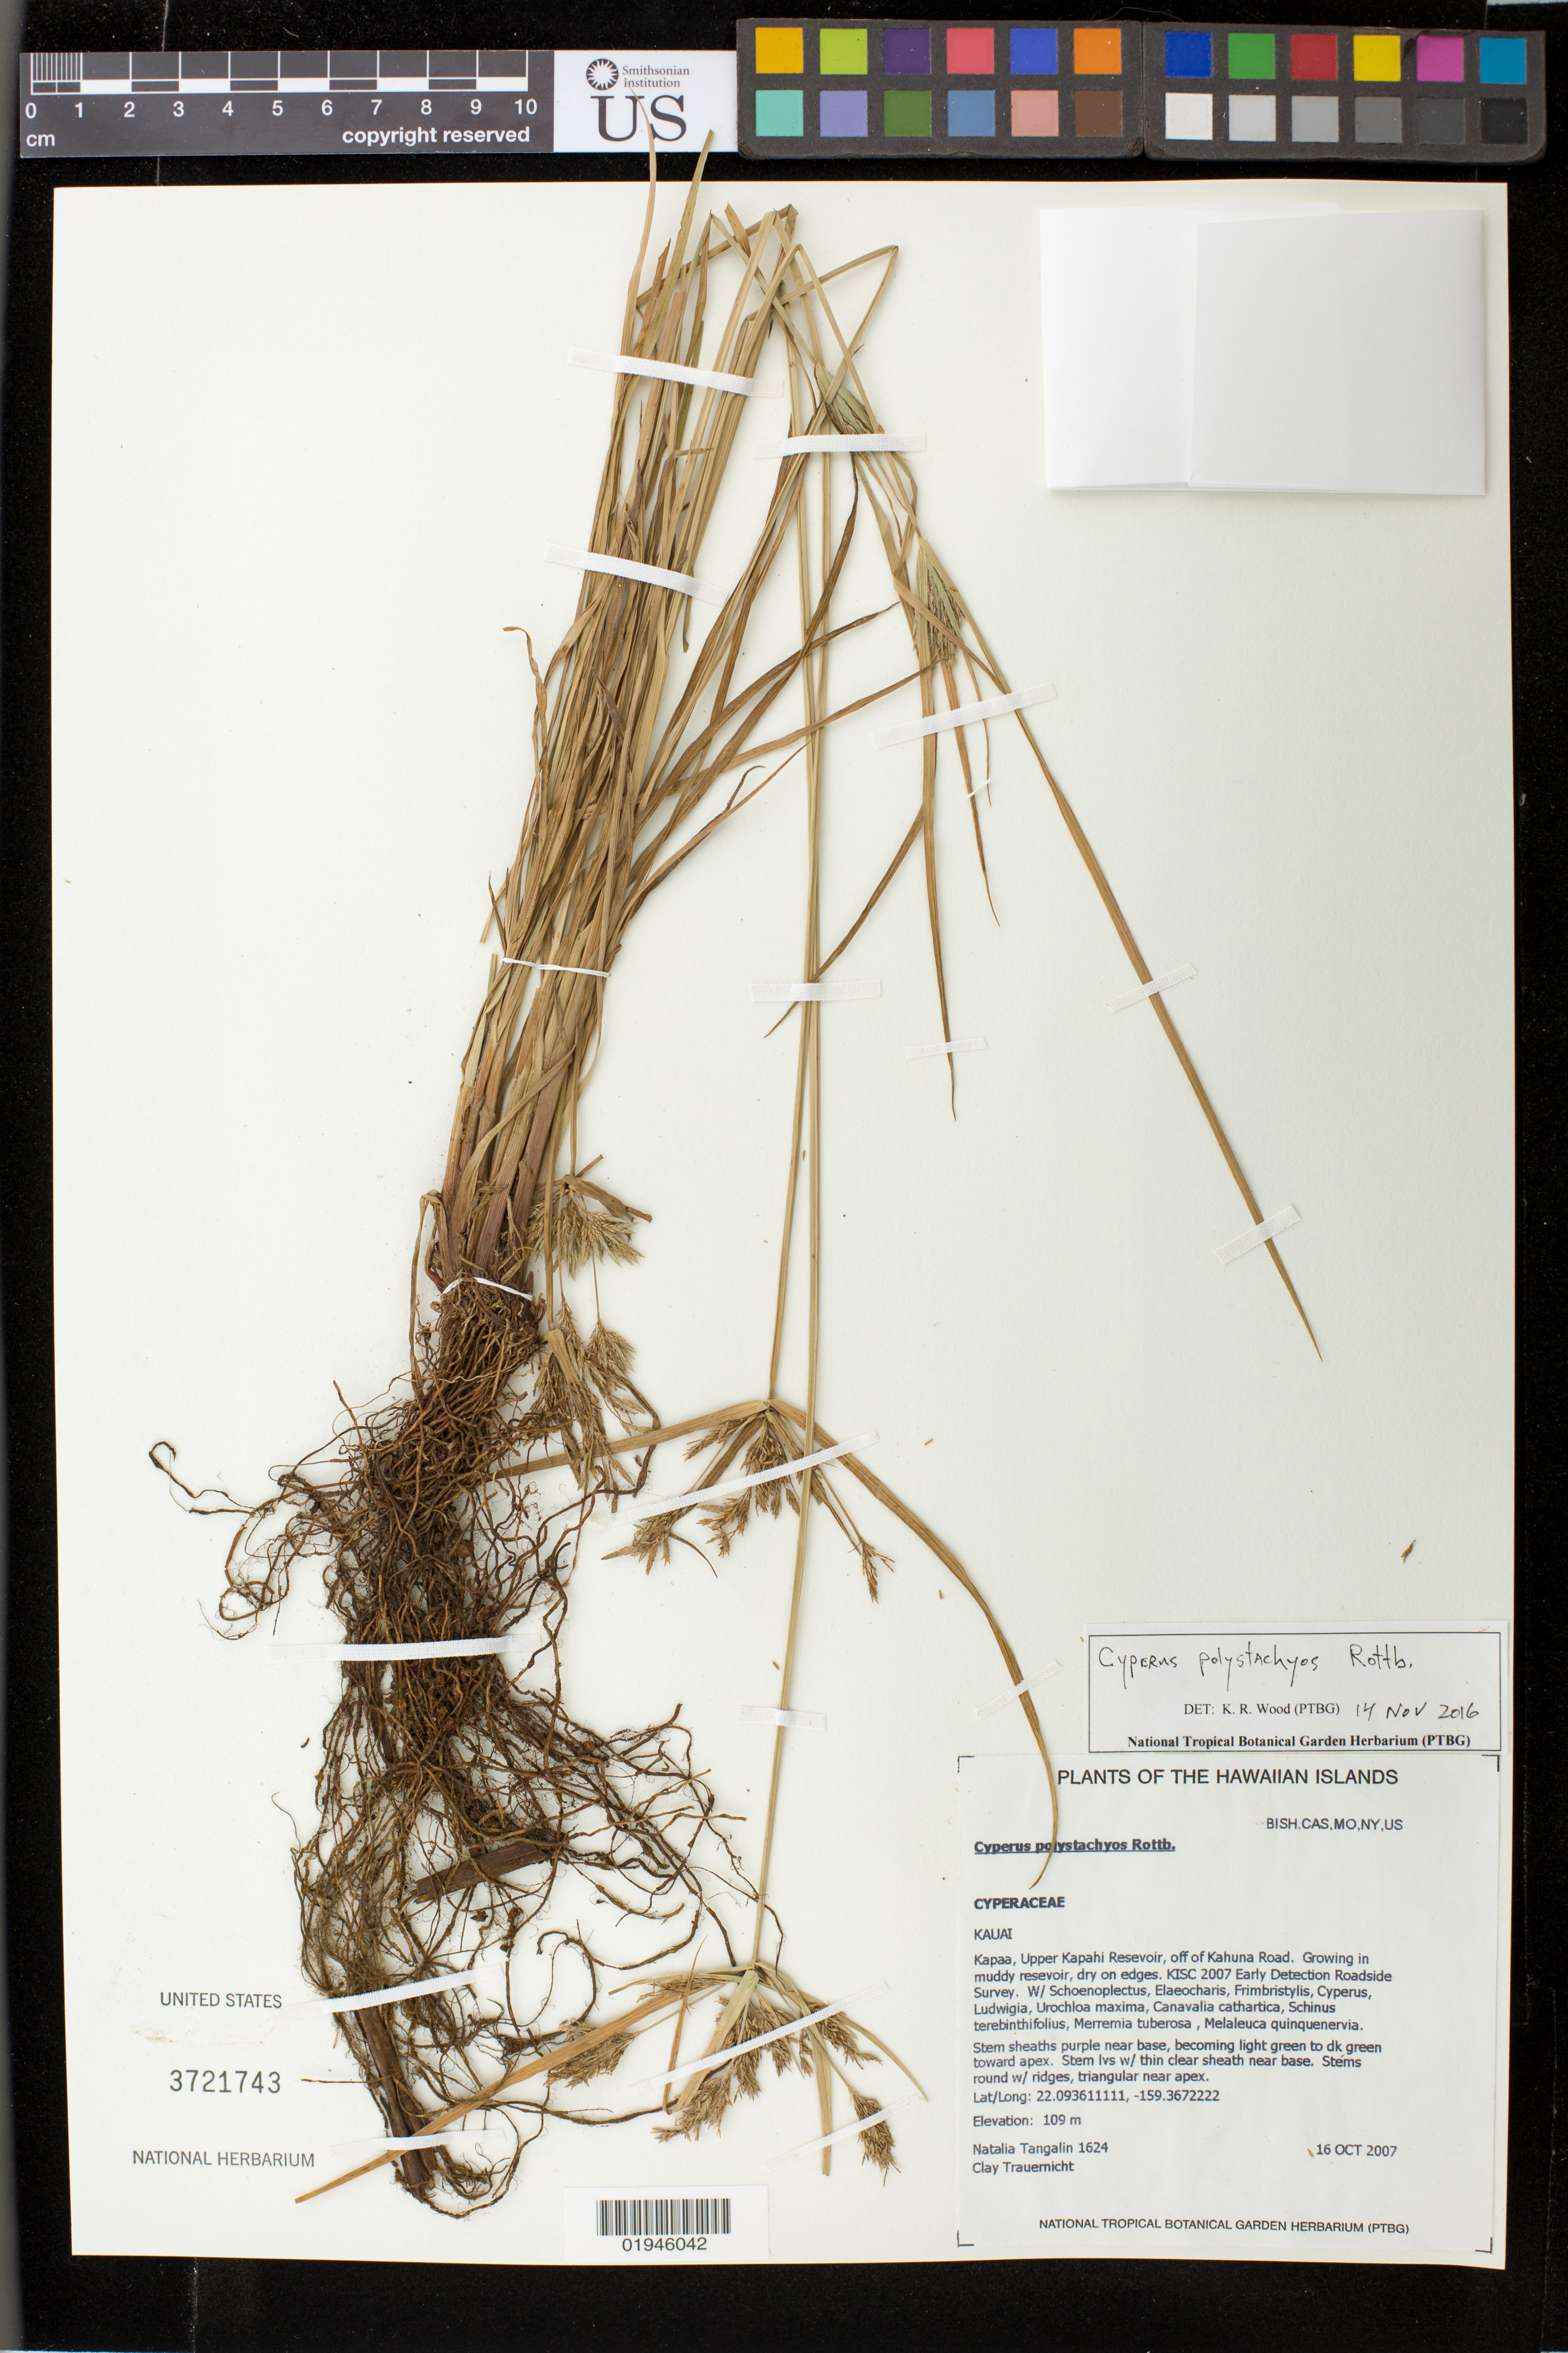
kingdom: Plantae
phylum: Tracheophyta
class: Liliopsida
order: Poales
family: Cyperaceae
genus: Cyperus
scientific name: Cyperus polystachyos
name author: Rottb.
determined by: Wood, Kenneth R.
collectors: N. Tangalin & C. Trauernicht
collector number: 1624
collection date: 2007-10-16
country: United States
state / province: Hawaii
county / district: Kauai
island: Kaua'i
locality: Kapaa, Upper Kapahi Reservoir, off of Kahuna Road, growing in muddy reservoir, dry on edges.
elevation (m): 109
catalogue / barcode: US 3721743